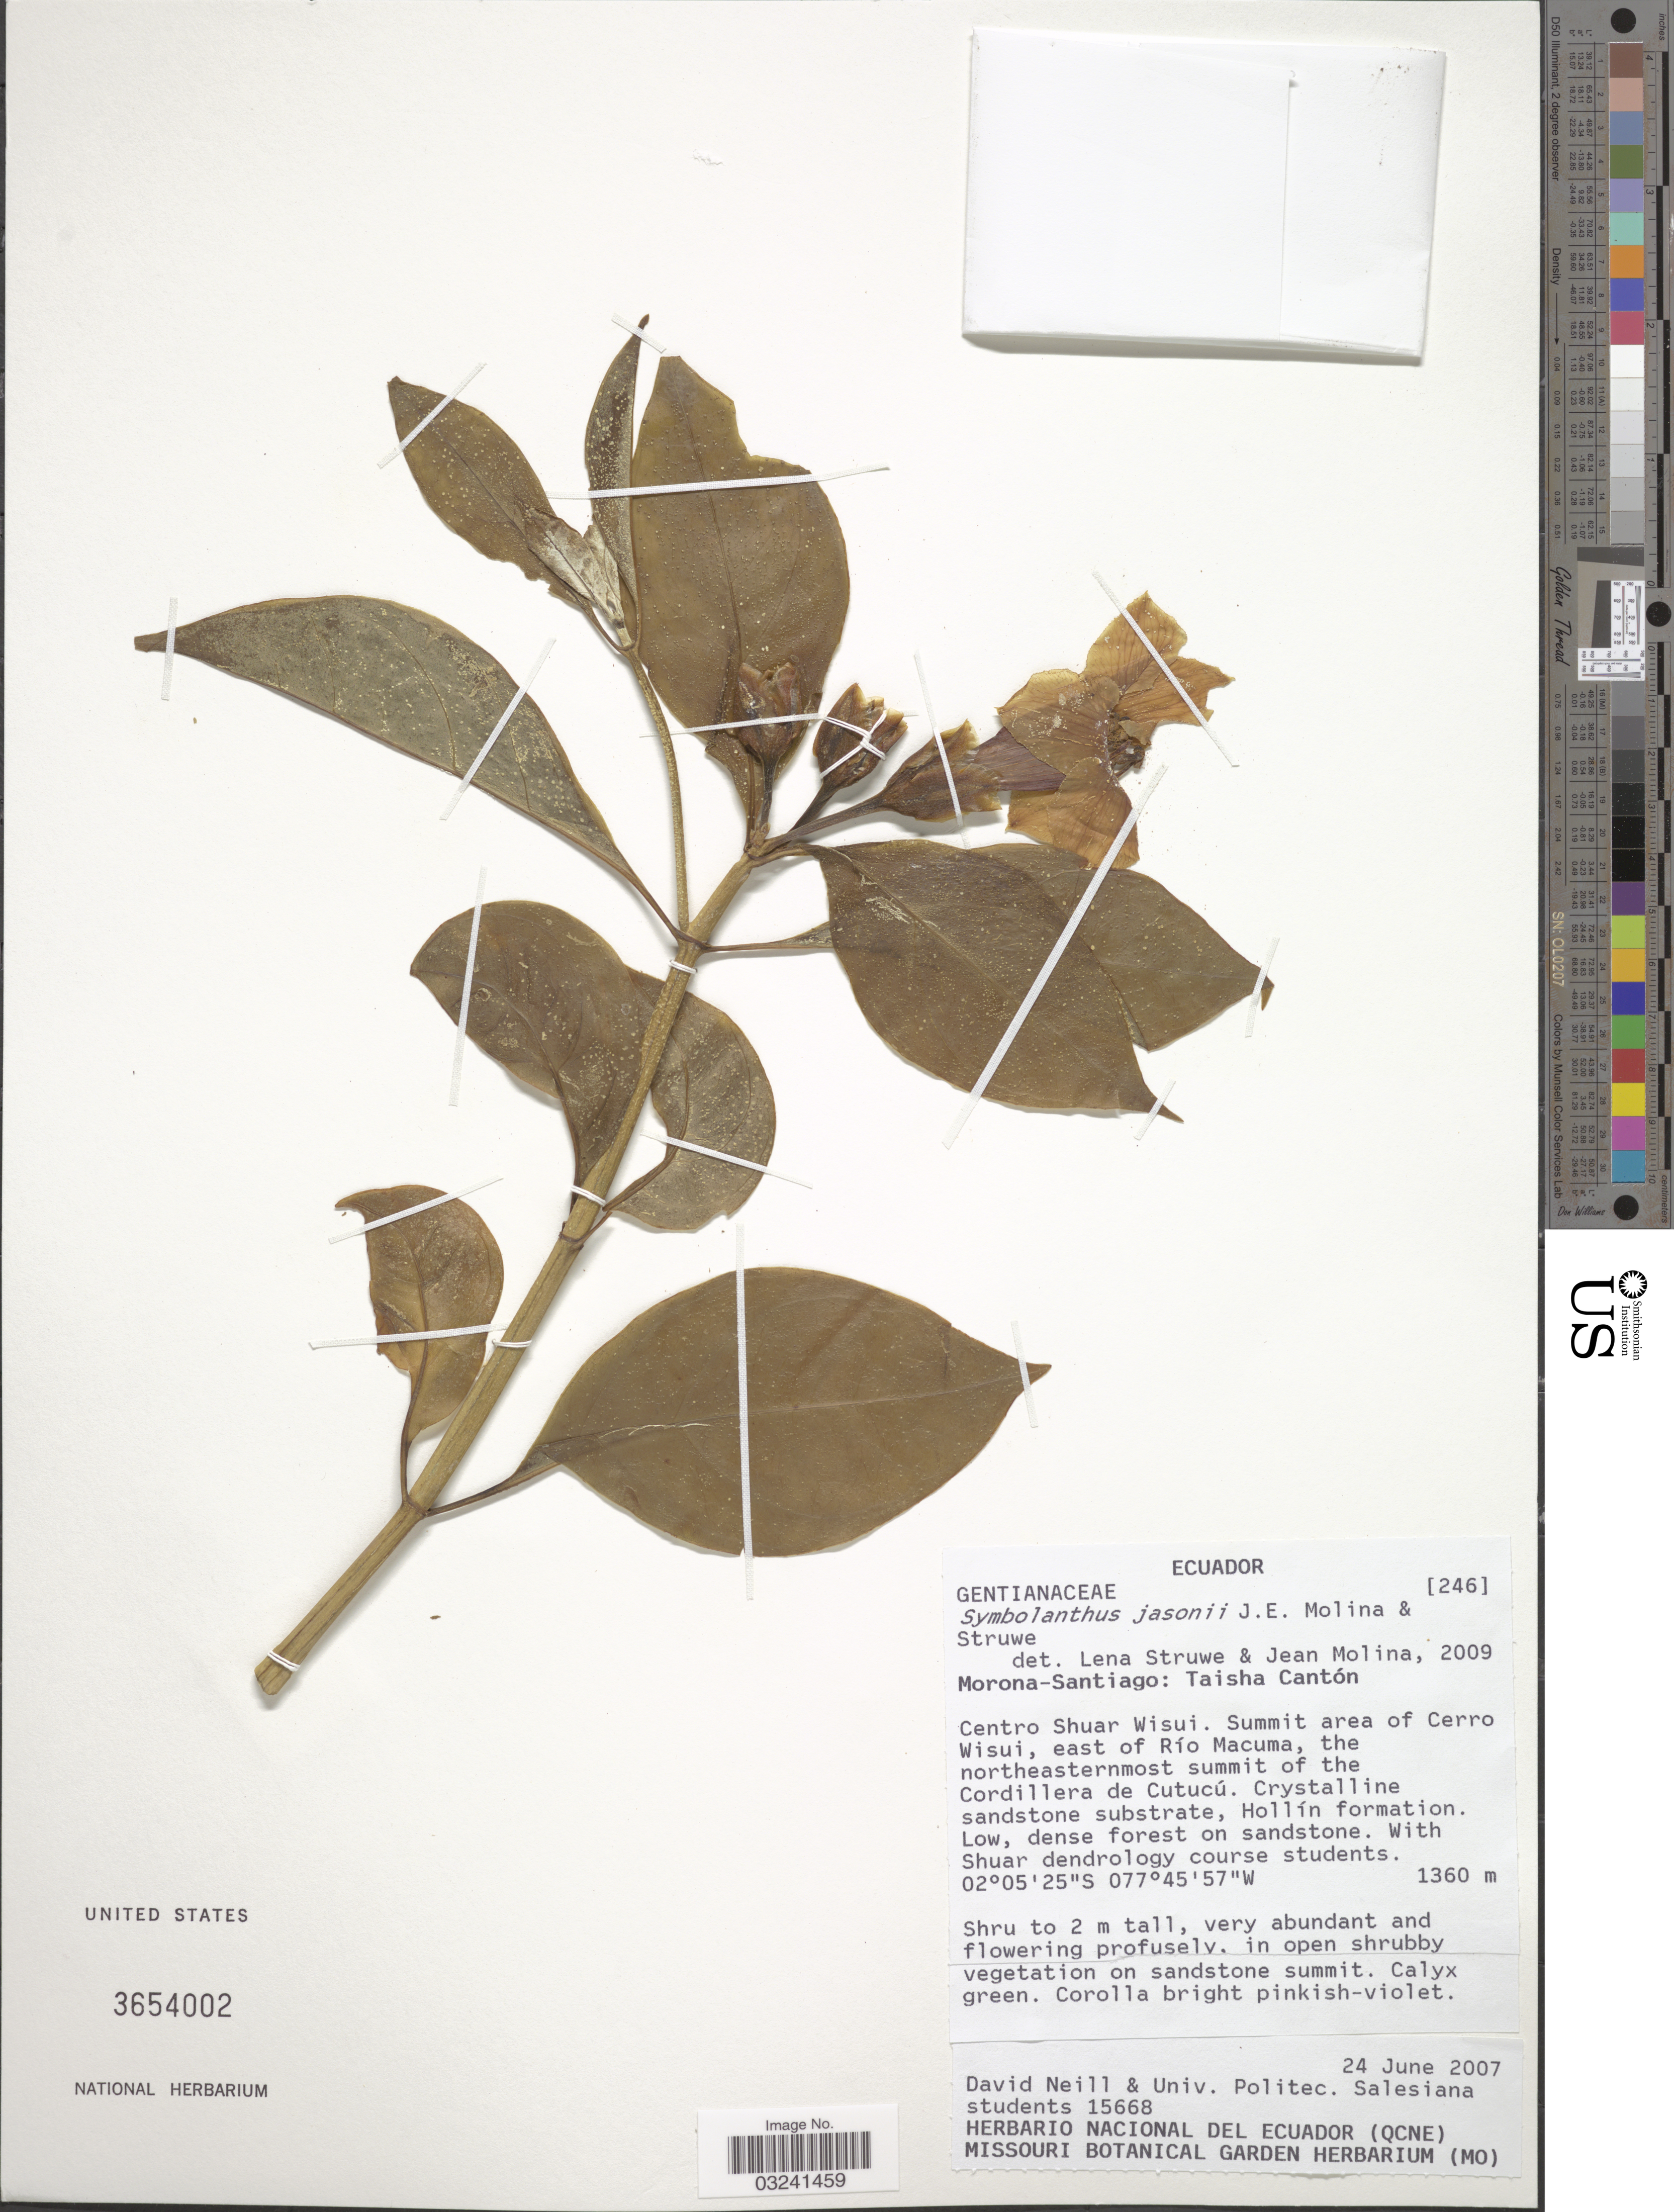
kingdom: Plantae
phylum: Tracheophyta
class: Magnoliopsida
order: Gentianales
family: Gentianaceae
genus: Symbolanthus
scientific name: Symbolanthus jasonii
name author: J.E. Molina & Struwe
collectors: D. Neill & Univ. Politec. Salesiana students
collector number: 15668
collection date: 2007-06-24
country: Ecuador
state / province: Morona-Santiago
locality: Taisha Cantón. Centro Shuar Wisui. Summit area of Cerro Wisui, east of Río Macuma, the northeasternmost summit of the Cordillera de Cutucú.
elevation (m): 1360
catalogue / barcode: US 3654002